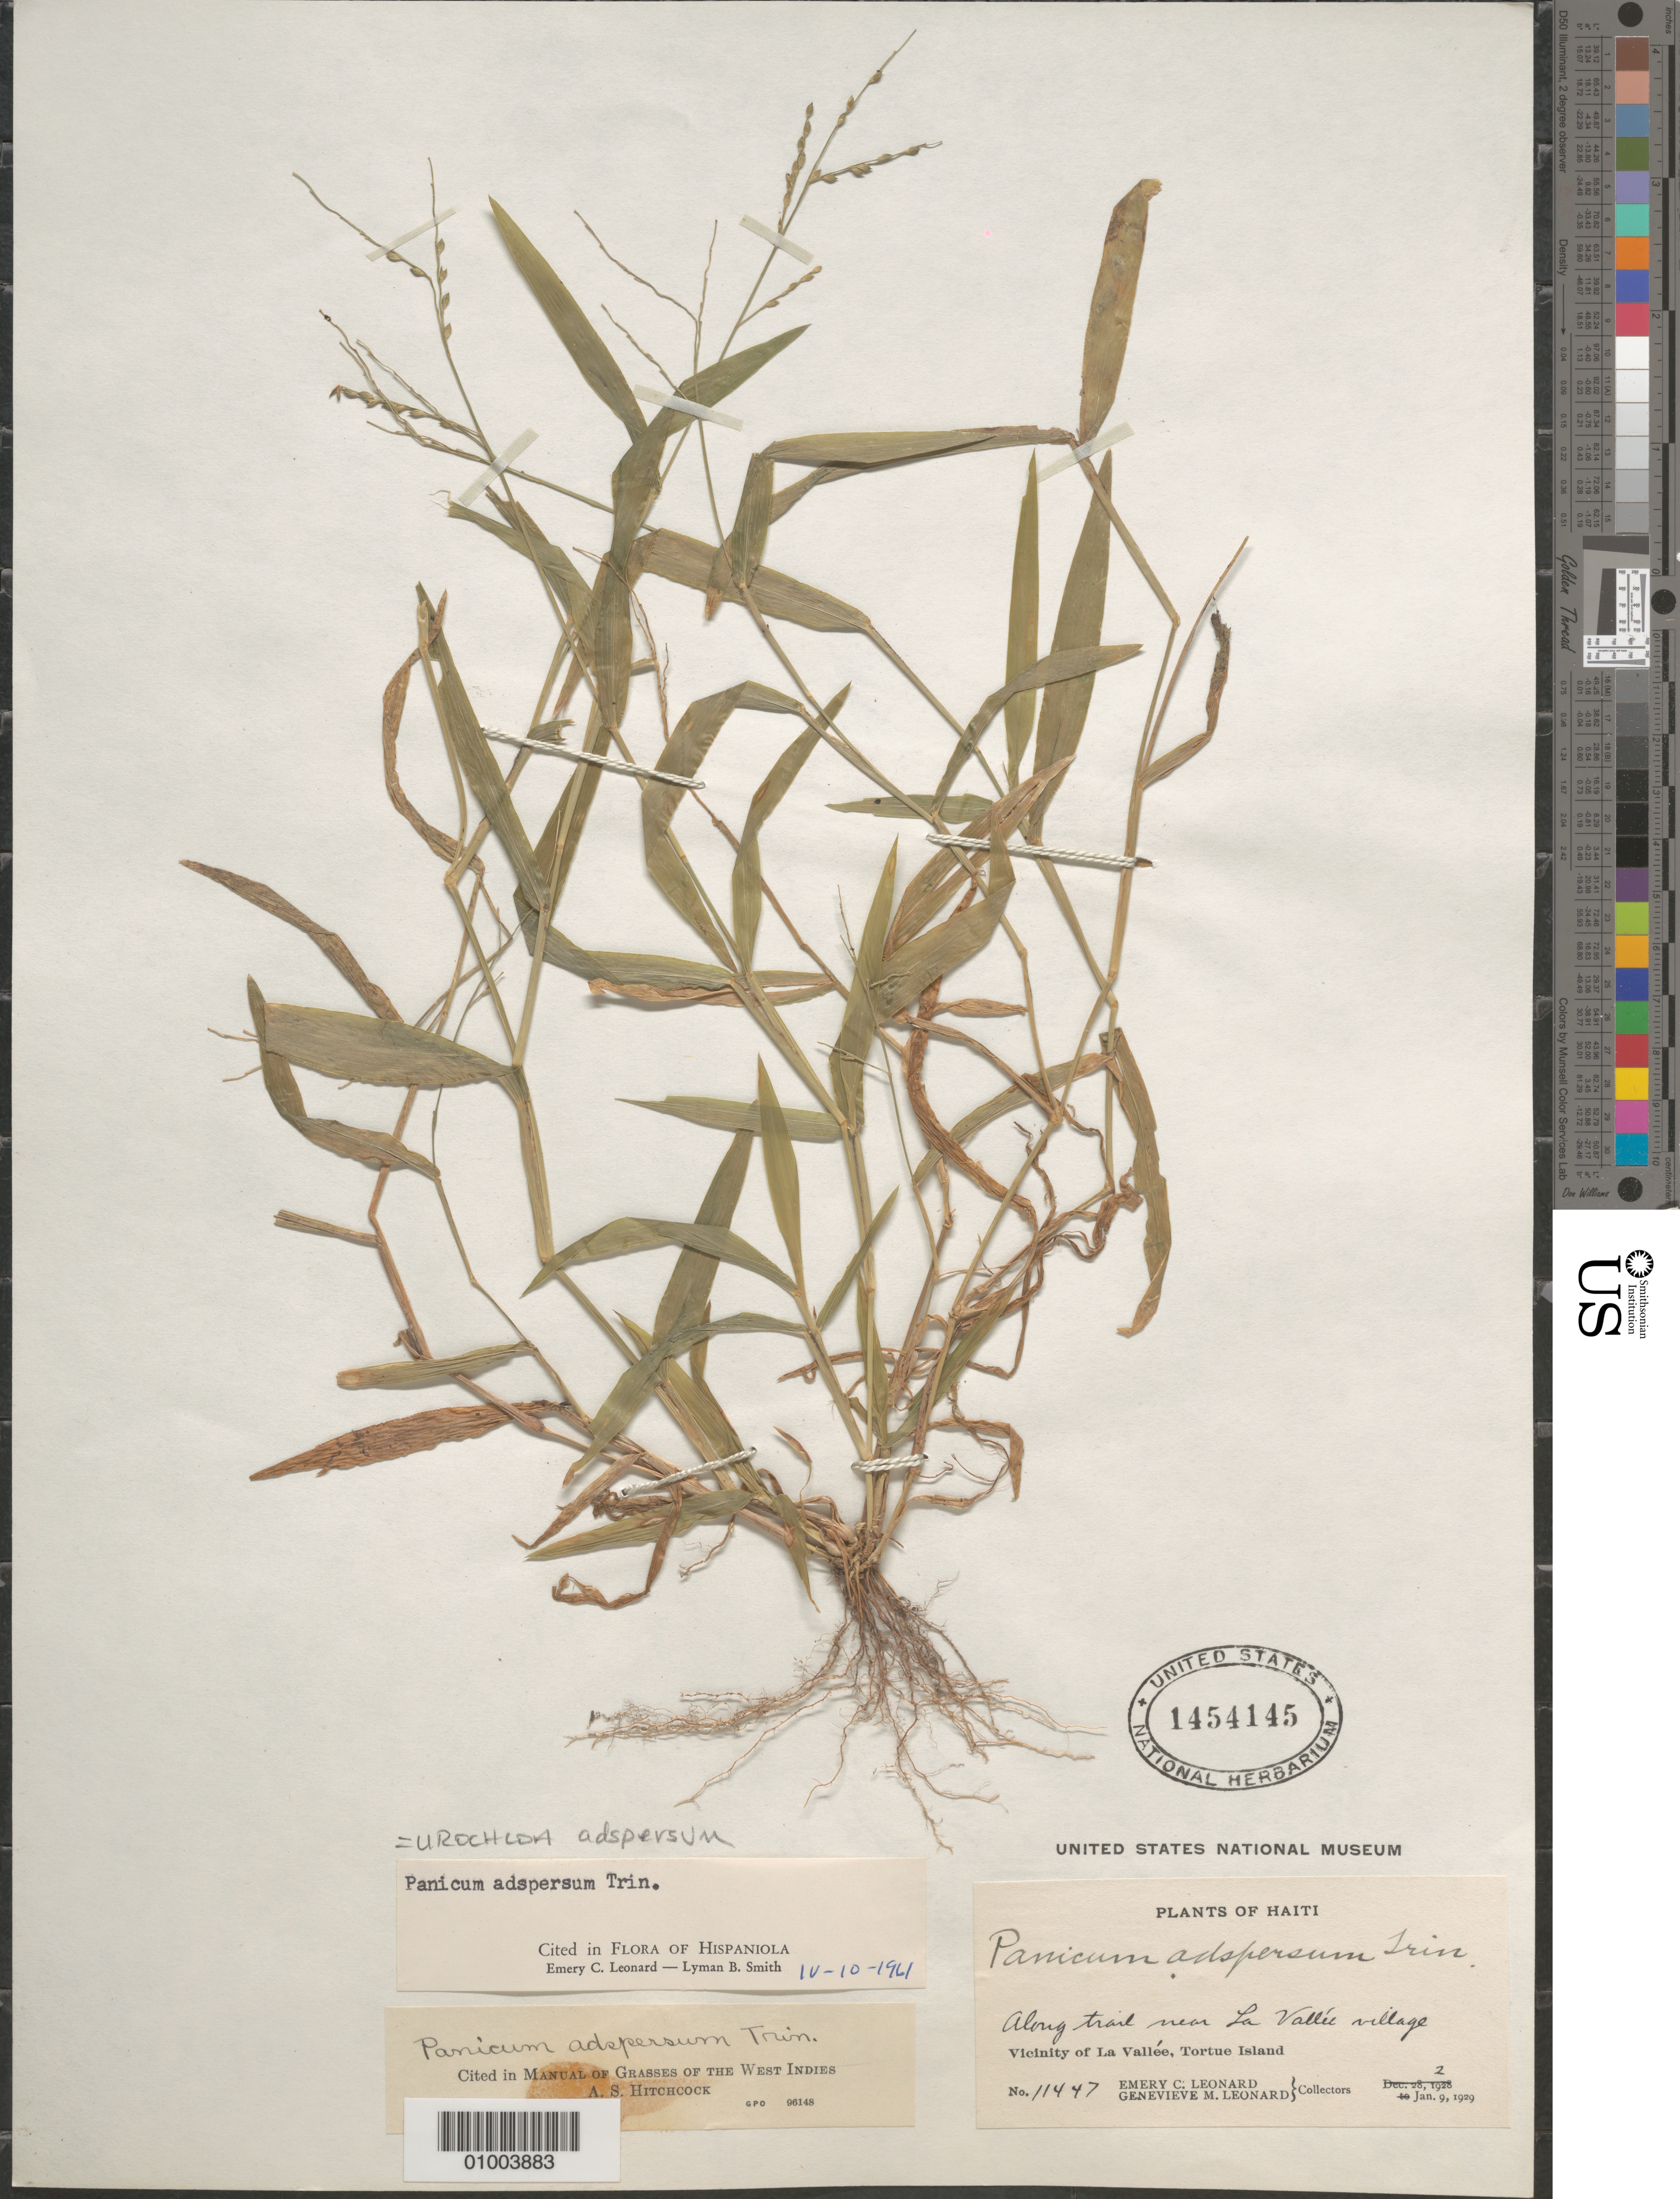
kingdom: Plantae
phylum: Tracheophyta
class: Liliopsida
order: Poales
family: Poaceae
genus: Urochloa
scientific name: Urochloa adspersa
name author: (Trin.) R.D. Webster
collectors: E. C. Leonard & G. M. Leonard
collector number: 11447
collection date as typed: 02 Jan 1929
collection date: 1929-01-02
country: Haiti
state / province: Nord-Óuest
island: Île de la Tortue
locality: Vicinity of La Vallee, Tortue island. Along trail near la vallee village.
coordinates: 0 N, 0 E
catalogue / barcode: US 1454145